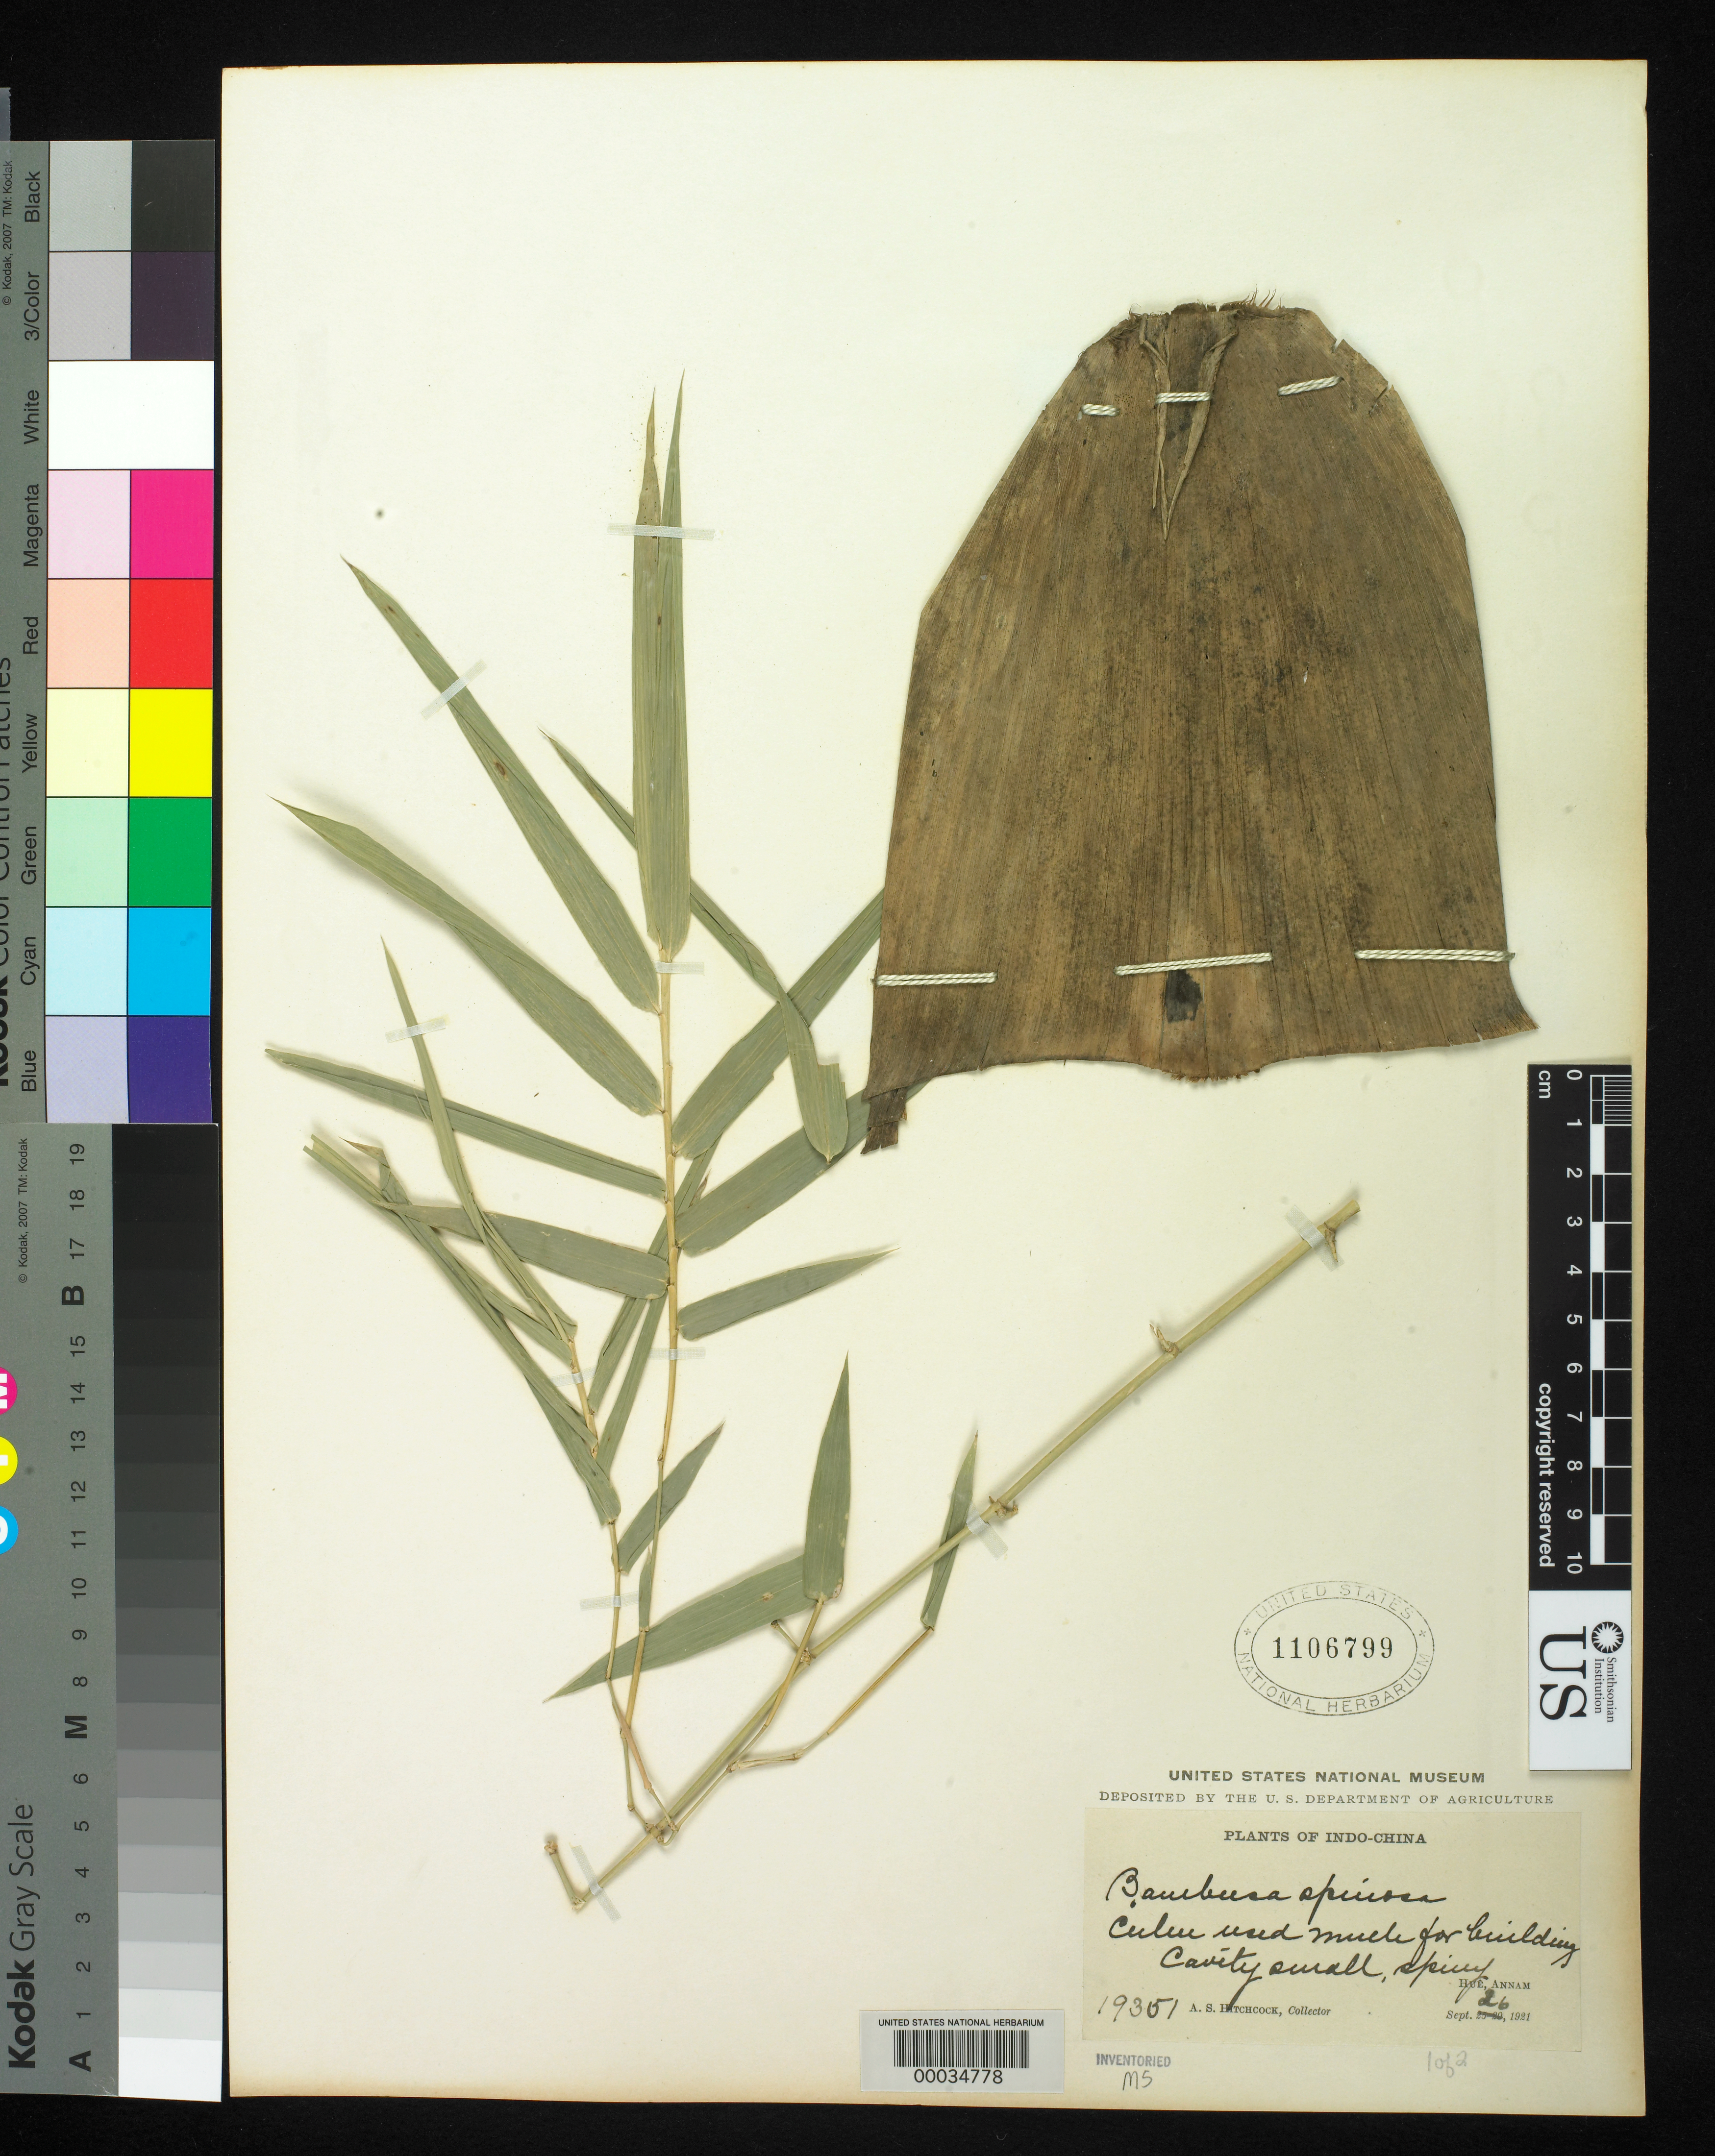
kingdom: Plantae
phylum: Tracheophyta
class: Liliopsida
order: Poales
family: Poaceae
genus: Bambusa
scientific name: Bambusa spinosa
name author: Roxb.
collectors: A. S. Hitchcock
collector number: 19351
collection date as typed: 26 Sep 1921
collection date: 1921-09-26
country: Vietnam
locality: Hue, annam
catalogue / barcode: US 1106799